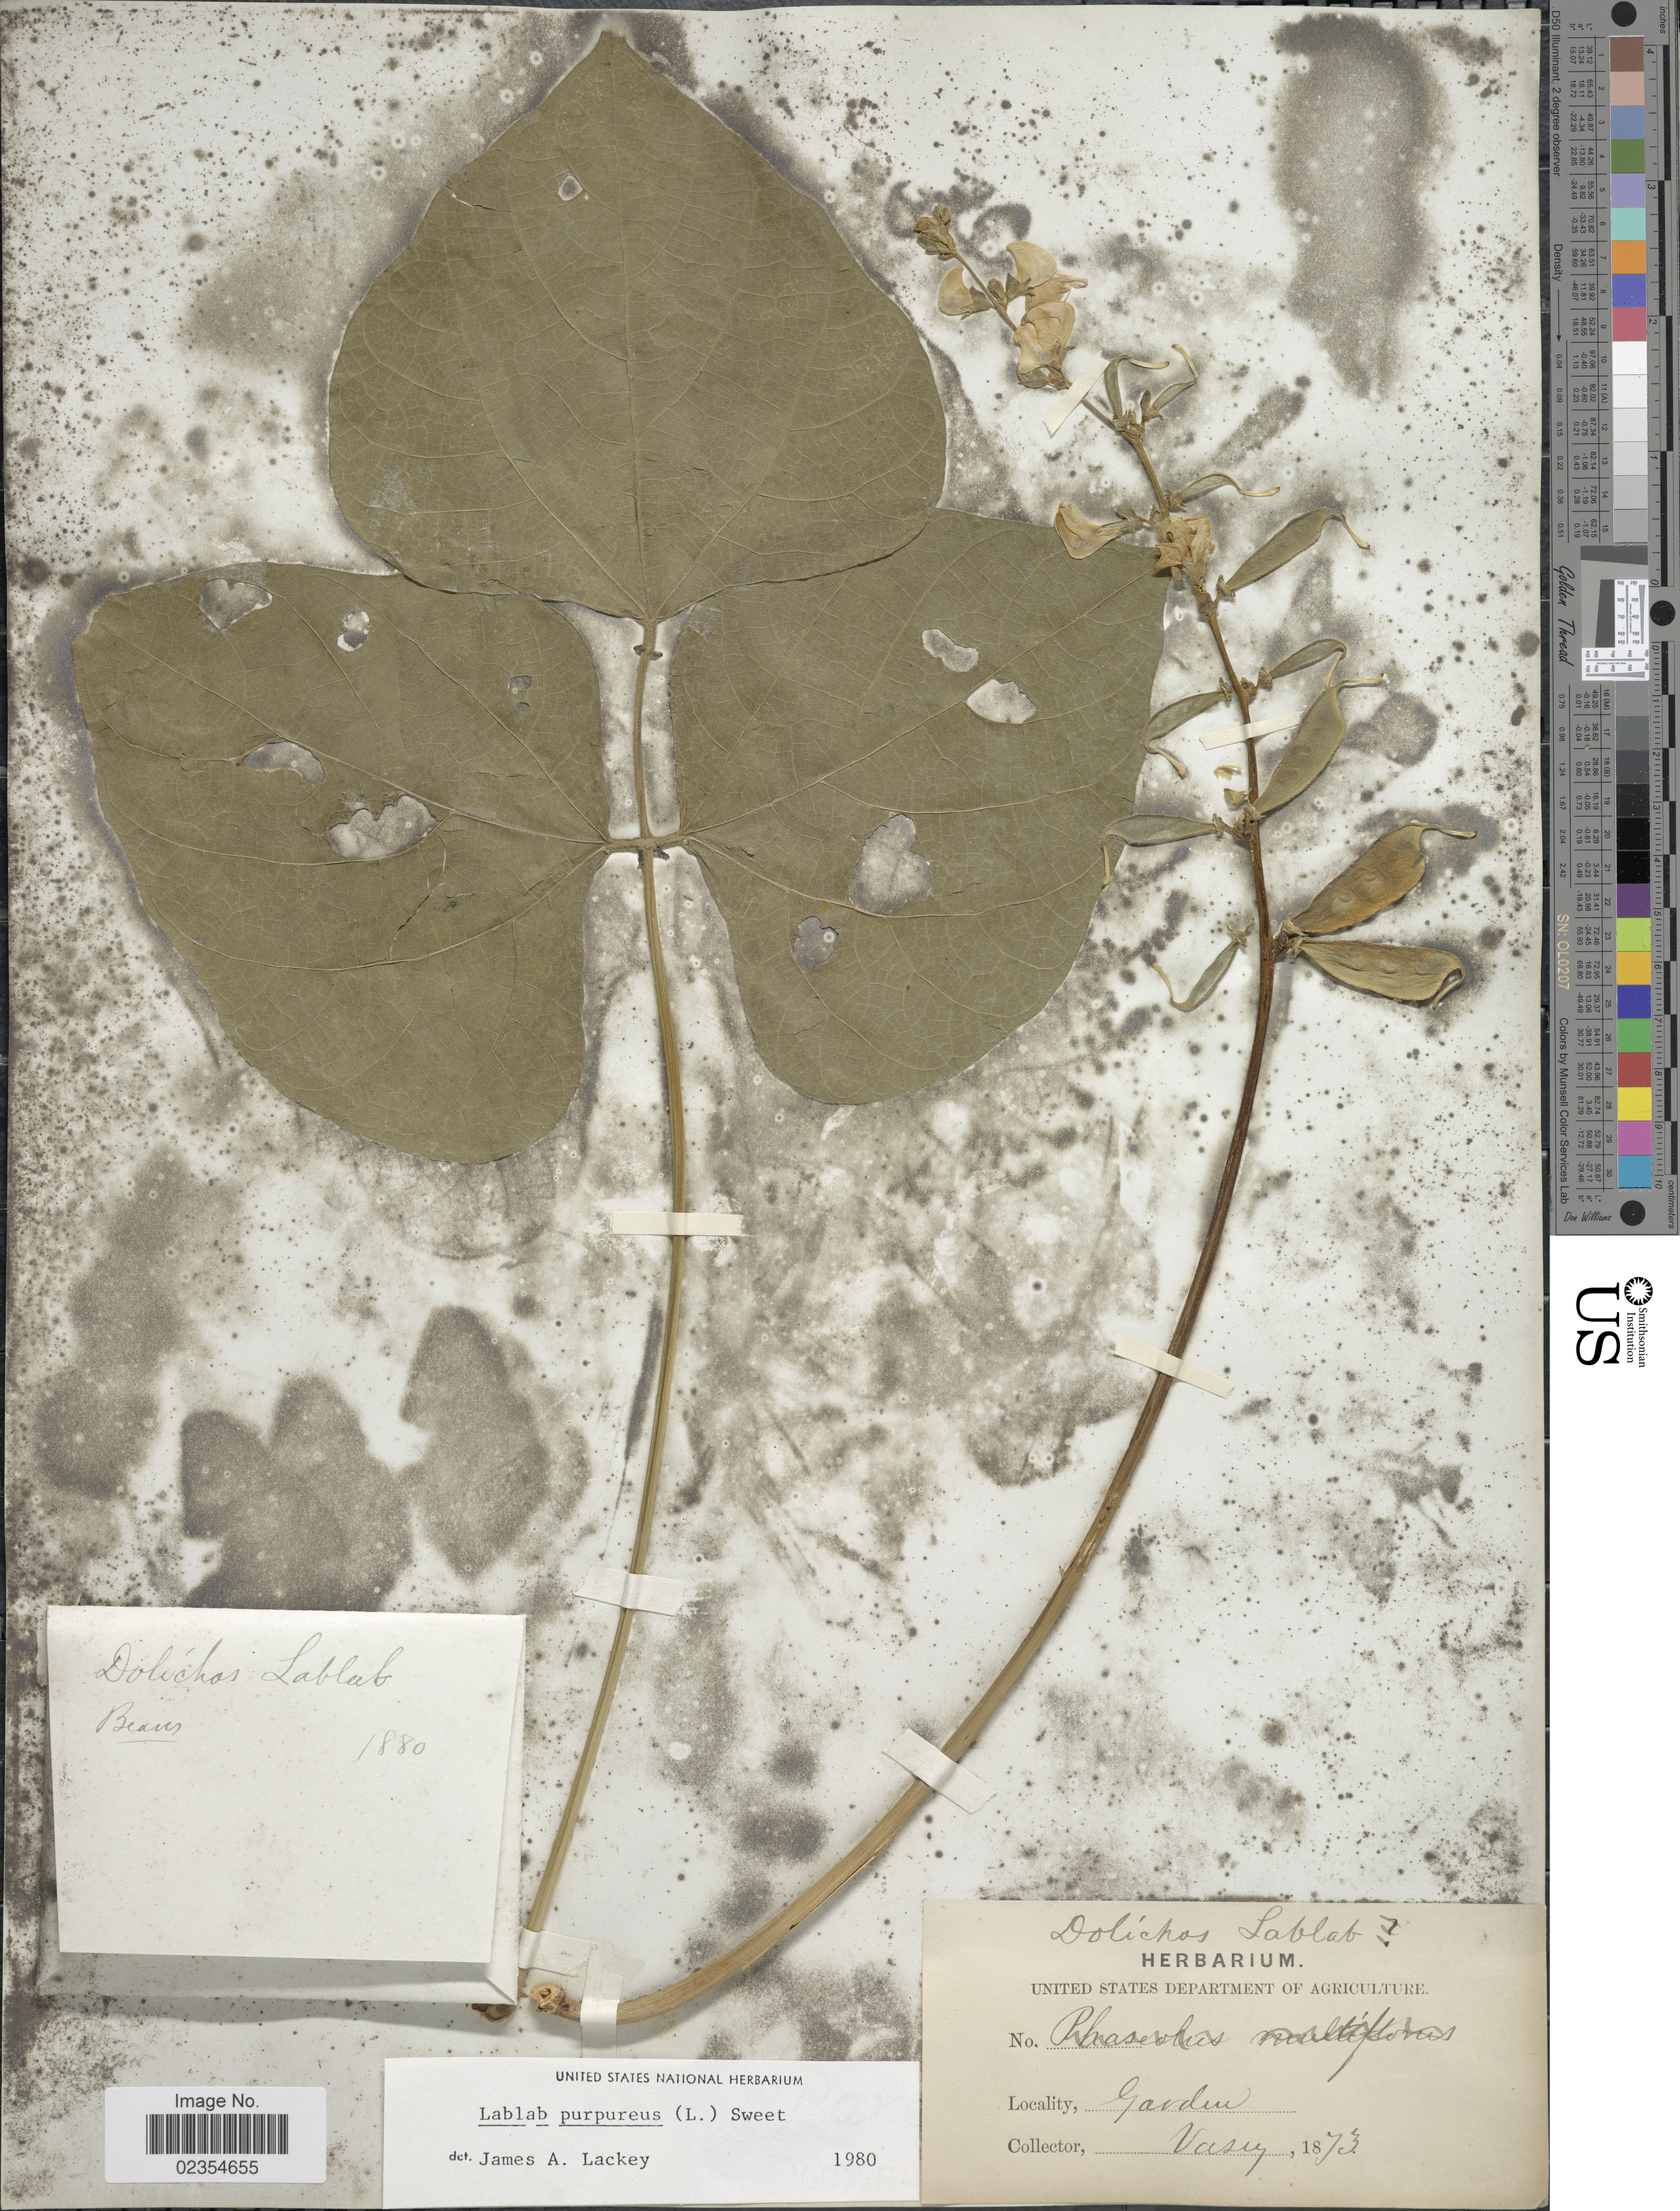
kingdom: Plantae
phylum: Tracheophyta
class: Magnoliopsida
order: Fabales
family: Fabaceae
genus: Lablab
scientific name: Lablab purpureus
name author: (L.) Sweet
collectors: Vasey, --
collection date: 1880